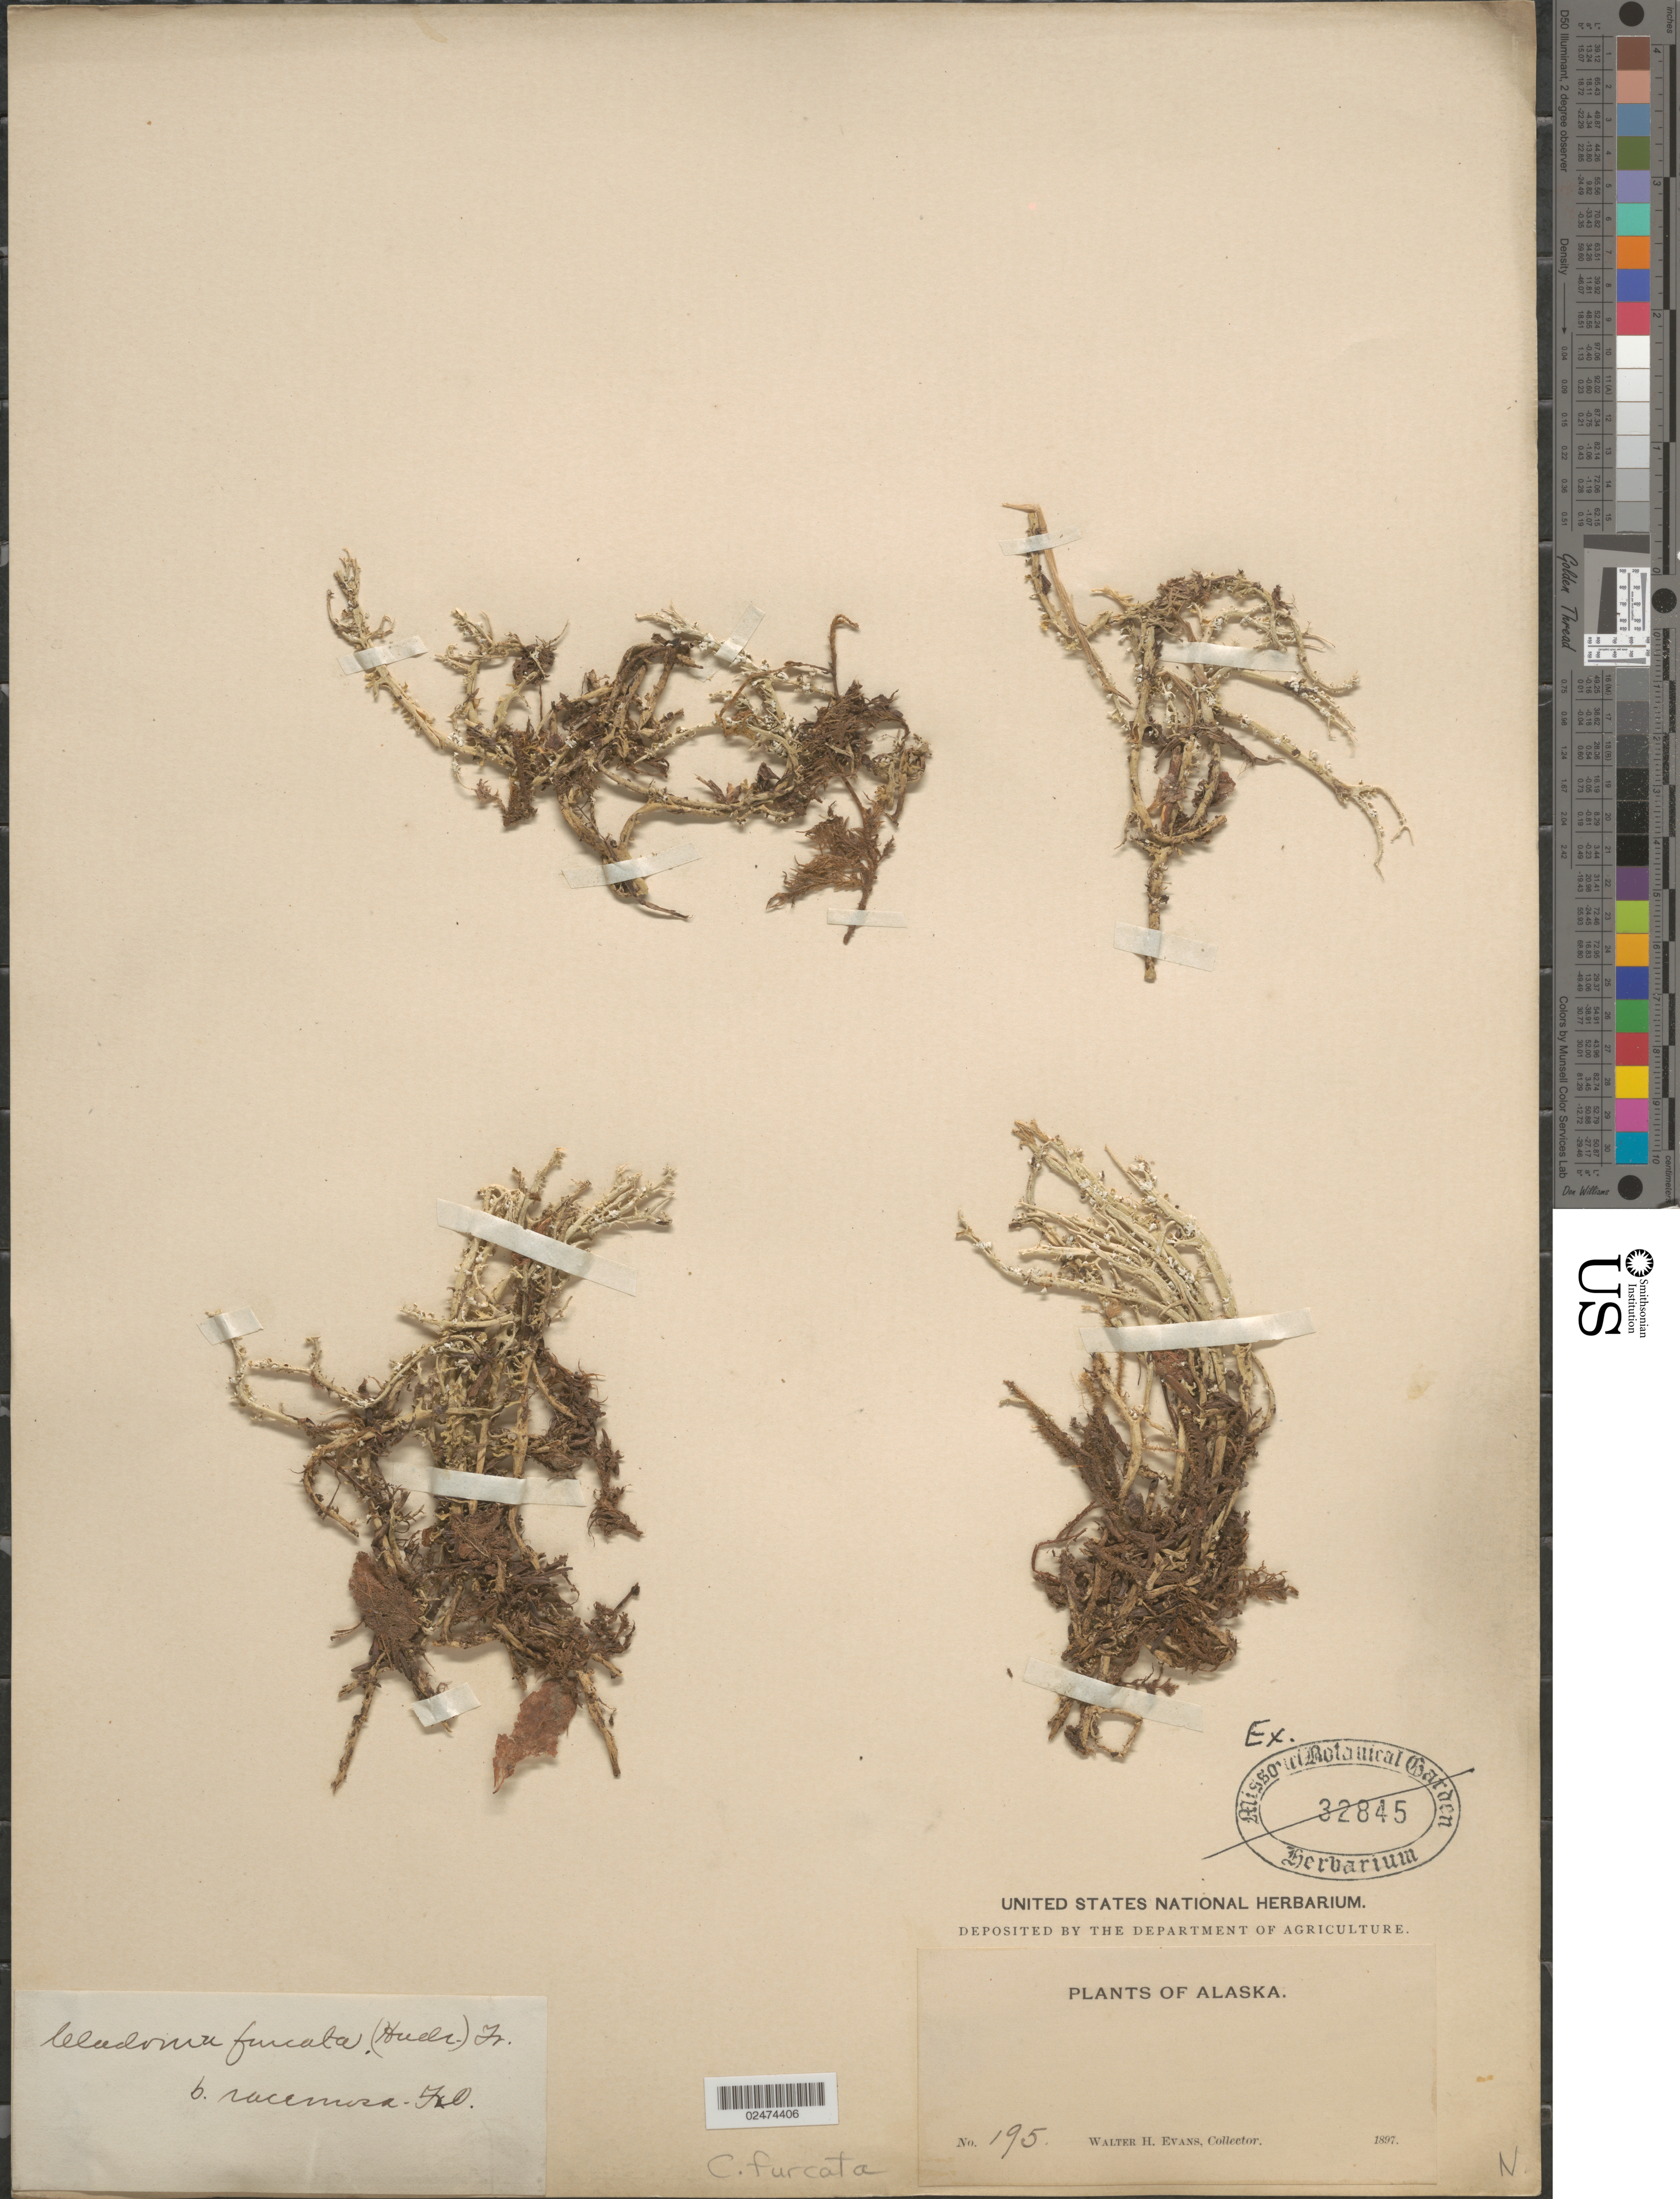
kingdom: Fungi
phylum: Ascomycota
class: Lecanoromycetes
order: Lecanorales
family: Cladoniaceae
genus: Cladonia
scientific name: Cladonia furcata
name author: (Huds.) Schrad.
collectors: W. H. Evans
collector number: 195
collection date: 1897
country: United States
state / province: Alaska